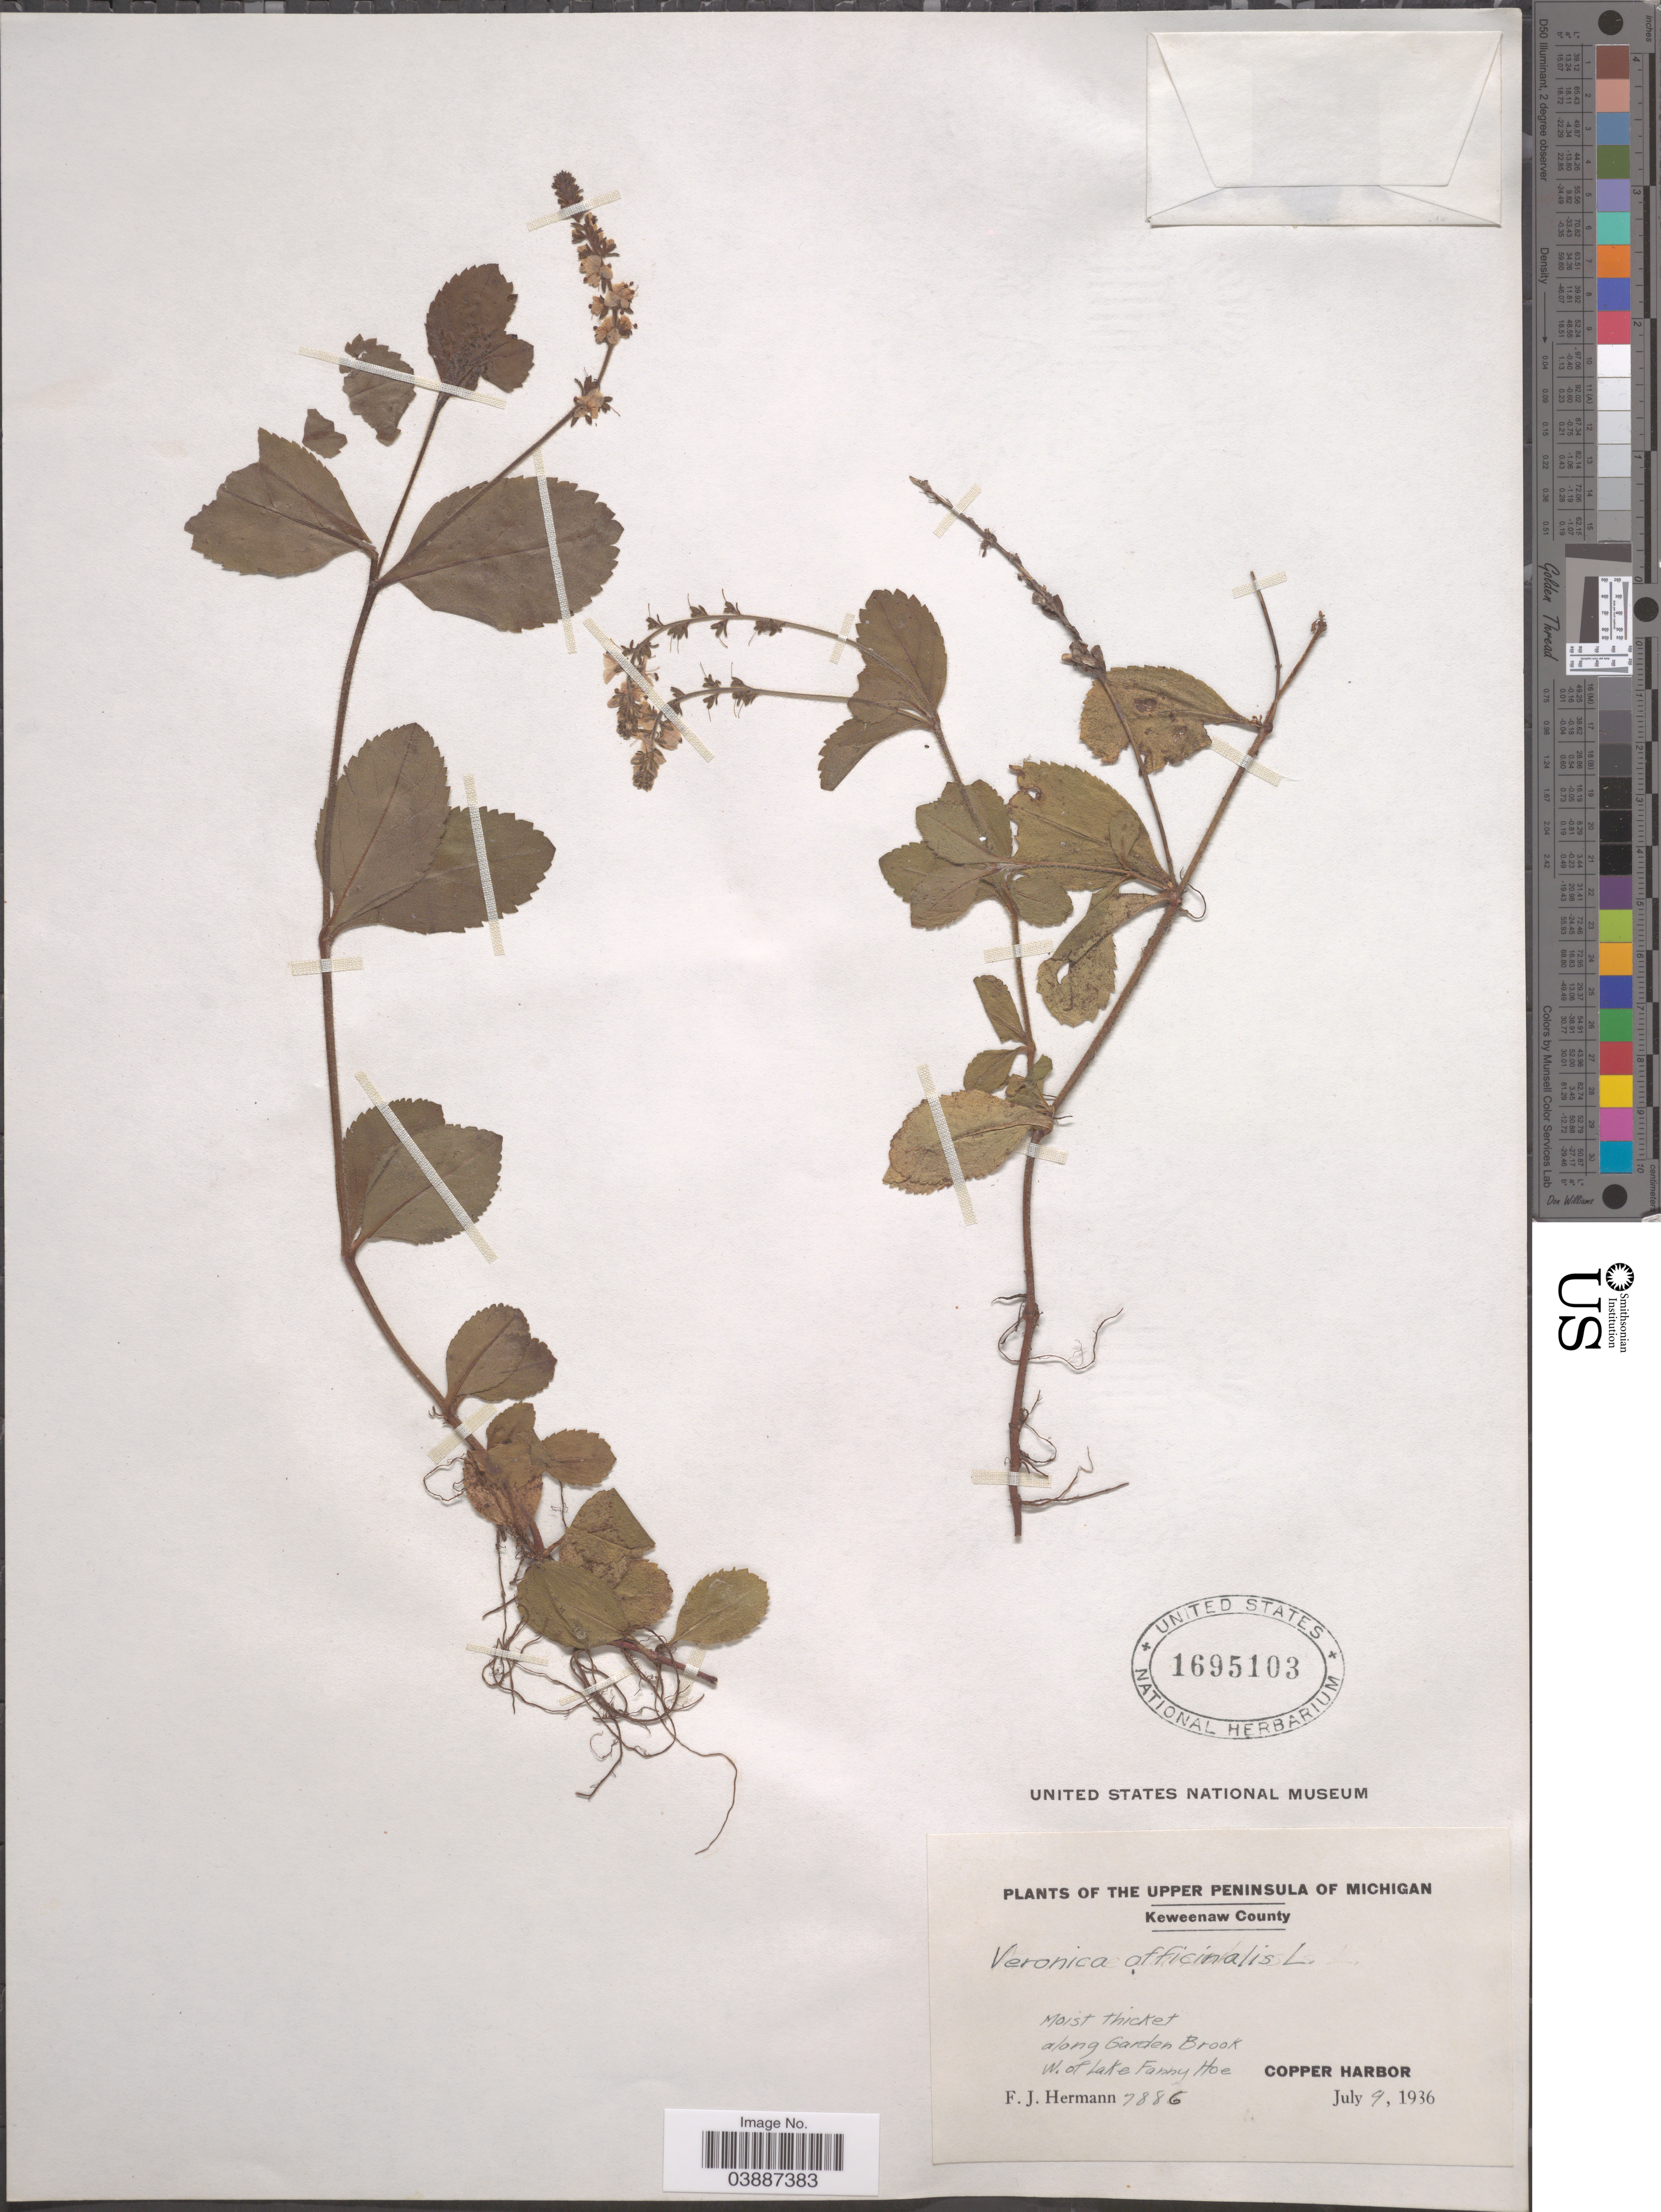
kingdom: Plantae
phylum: Tracheophyta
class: Magnoliopsida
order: Lamiales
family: Plantaginaceae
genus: Veronica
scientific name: Veronica officinalis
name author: L.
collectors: F. J. Hermann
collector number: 7886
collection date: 1936-07-09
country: United States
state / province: Michigan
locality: The Upper Peninsula of Michigan. Keweenaw County. Along Garden Brook W. of Lake Fanny Hoe. Copper Harbor.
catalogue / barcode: US 1695103